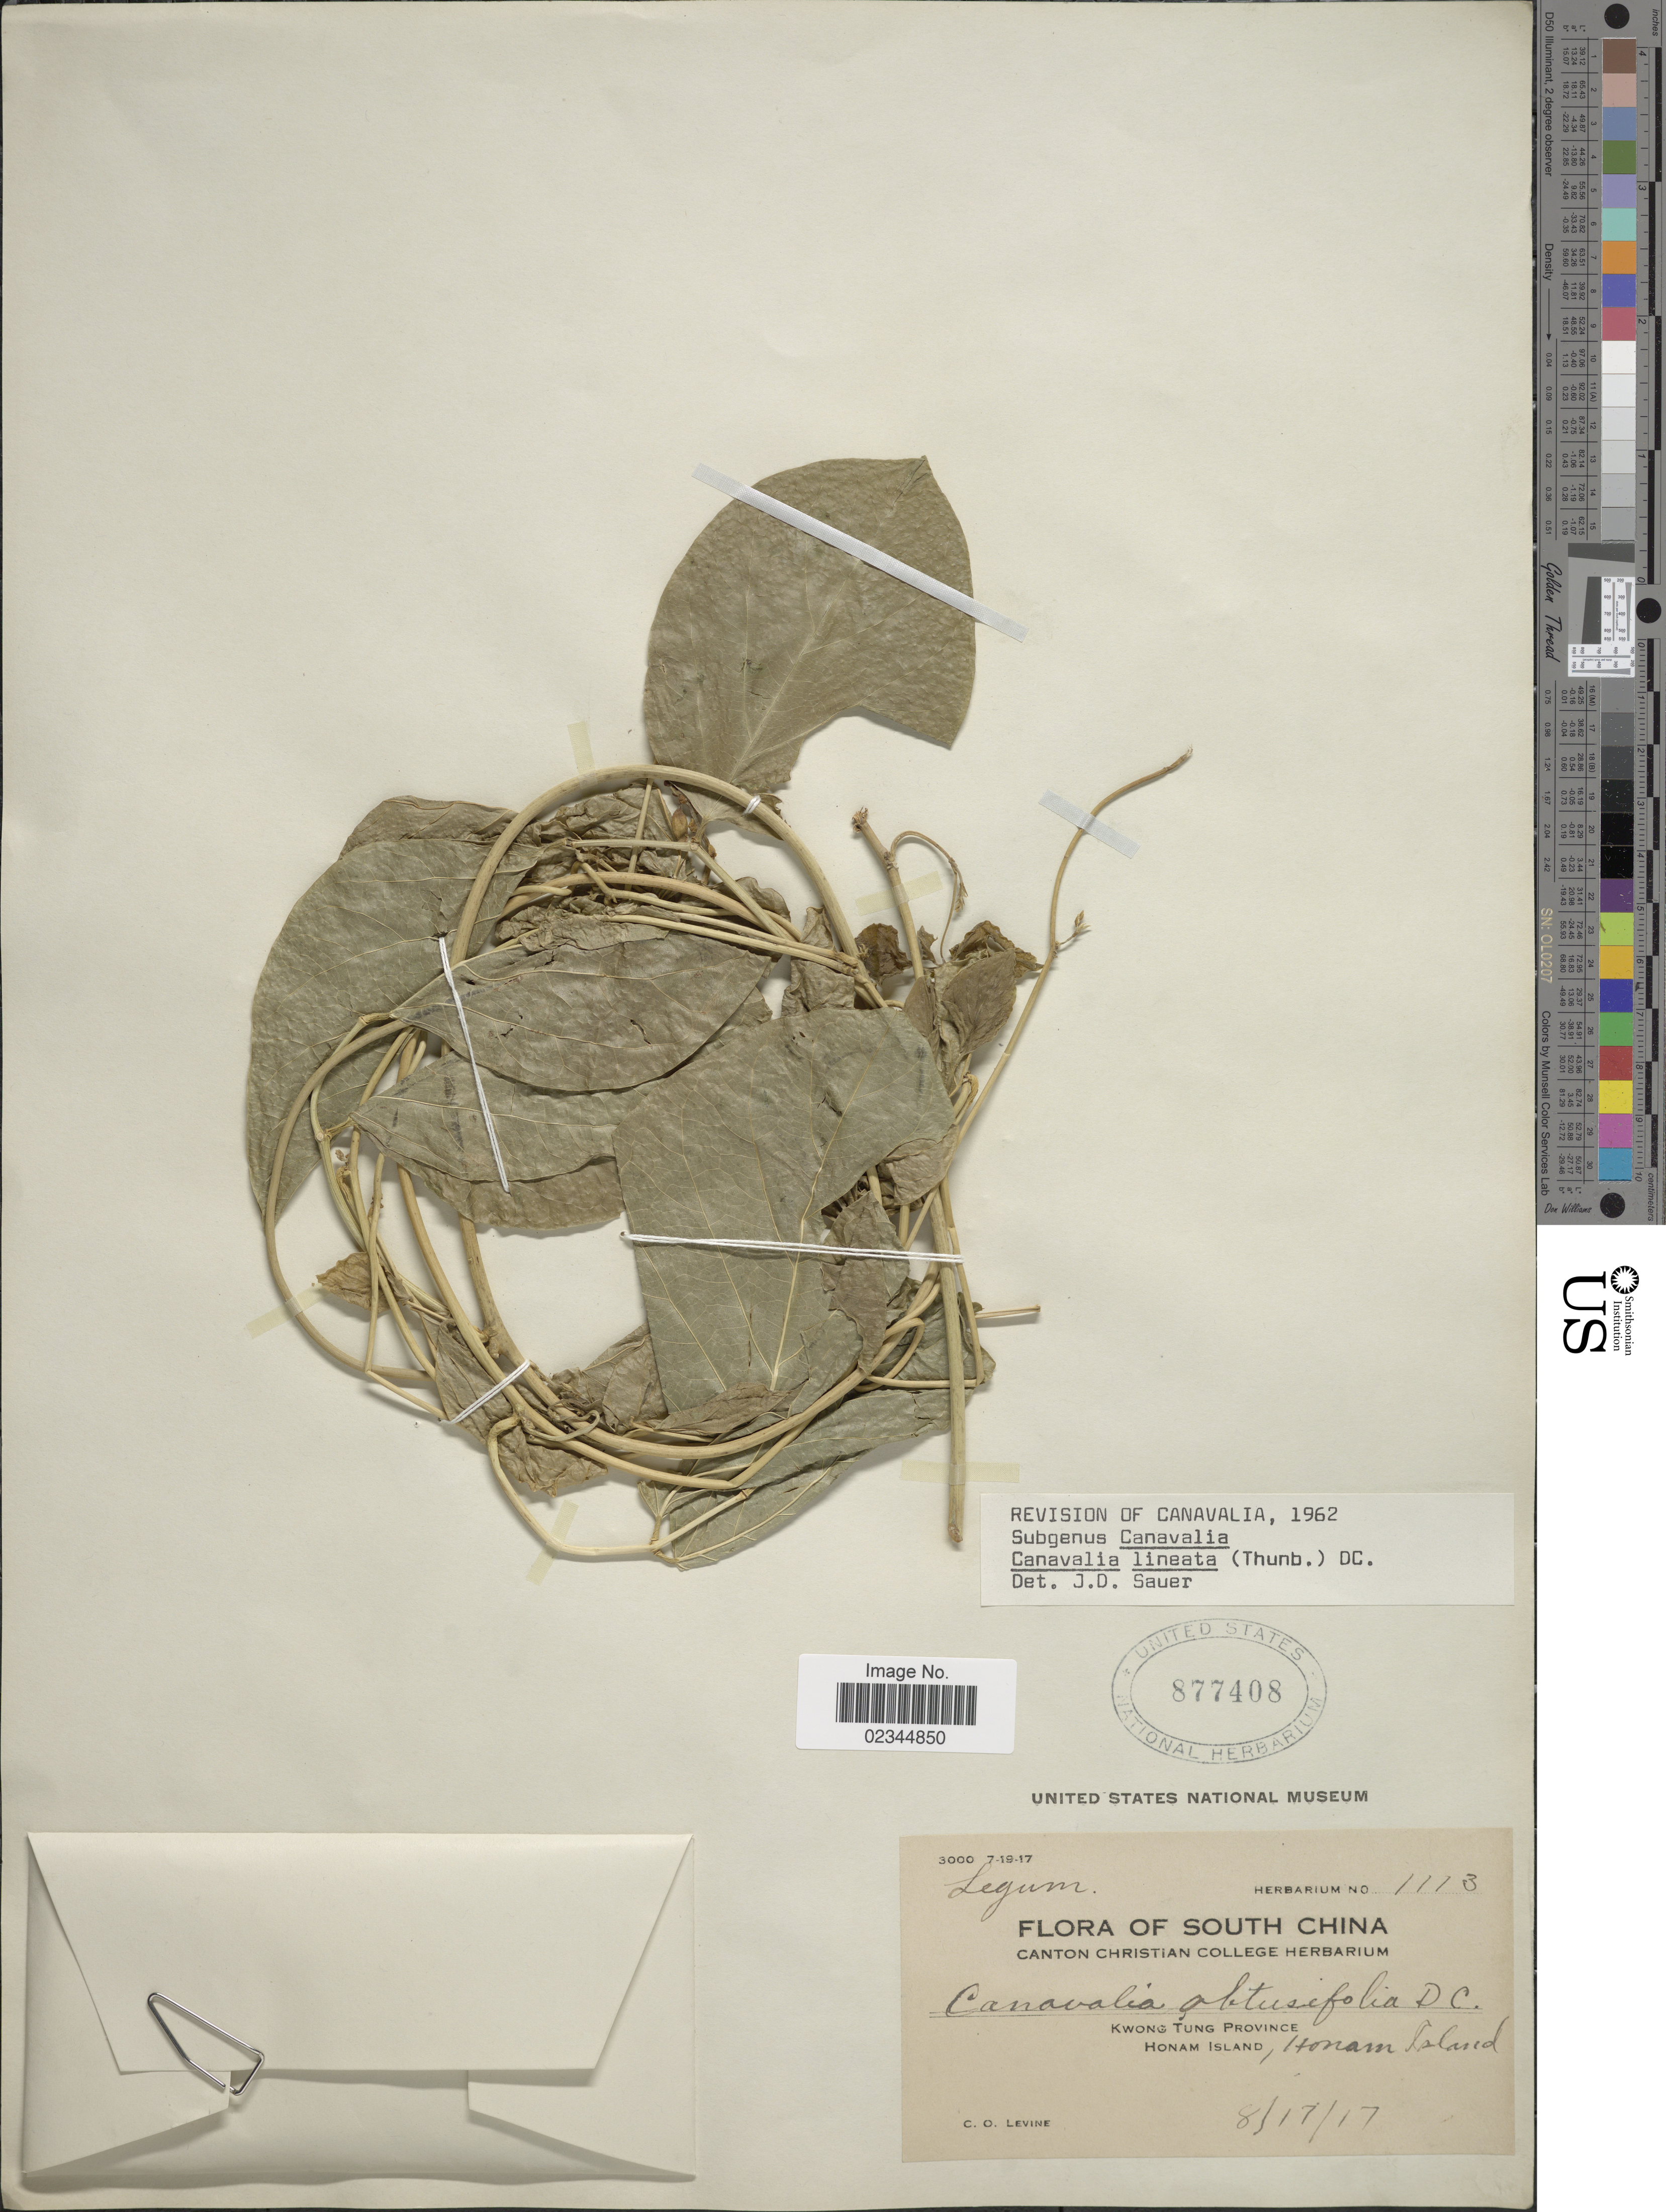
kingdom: Plantae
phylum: Tracheophyta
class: Magnoliopsida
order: Fabales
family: Fabaceae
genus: Canavalia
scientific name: Canavalia lineata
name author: (Thunb.) DC.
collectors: C. O. Levine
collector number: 1113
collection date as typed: Transcribed d/m/y: 17/8/17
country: China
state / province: Guangdong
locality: Kwong Tung Province, Honam Island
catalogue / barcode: US 877408